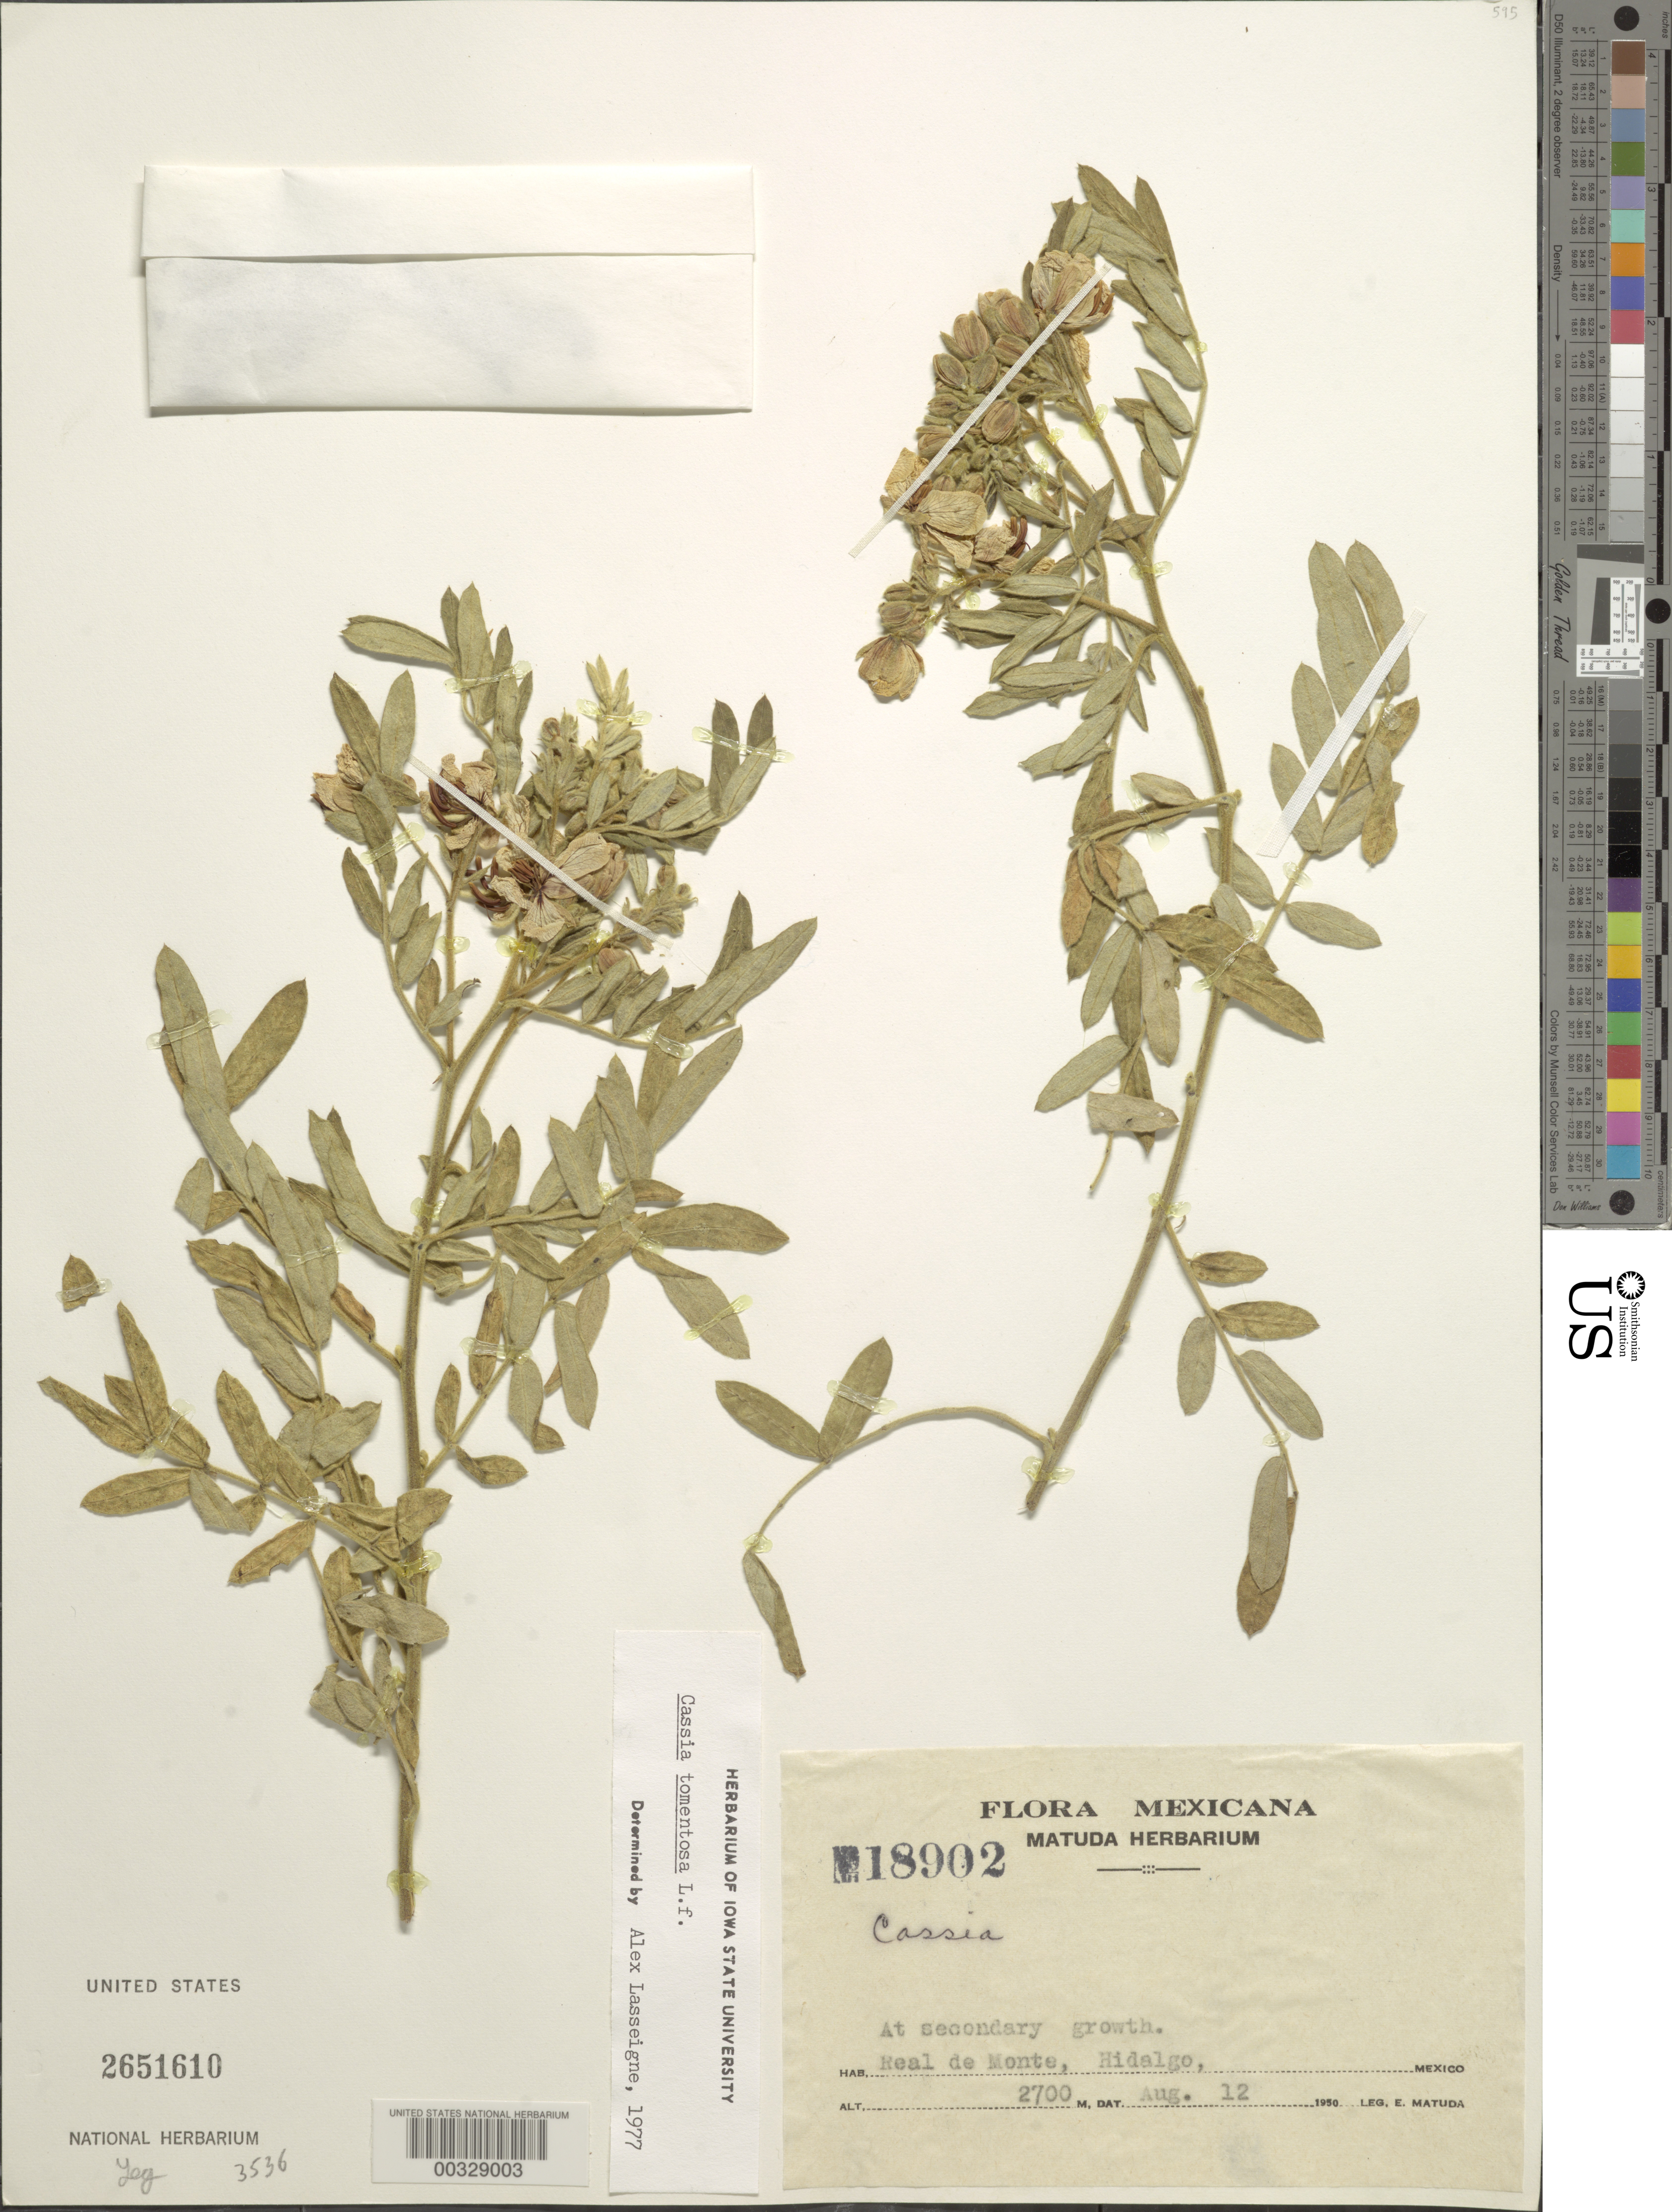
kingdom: Plantae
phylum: Tracheophyta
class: Magnoliopsida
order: Fabales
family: Fabaceae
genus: Senna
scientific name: Senna multiglandulosa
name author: (Jacq.) H.S. Irwin & Barneby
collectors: E. Matuda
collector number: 18902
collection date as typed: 12 Aug 1950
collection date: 1950-08-12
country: Mexico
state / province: Hidalgo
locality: Real de Monte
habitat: At secondary growth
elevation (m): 2700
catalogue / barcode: US 2651610